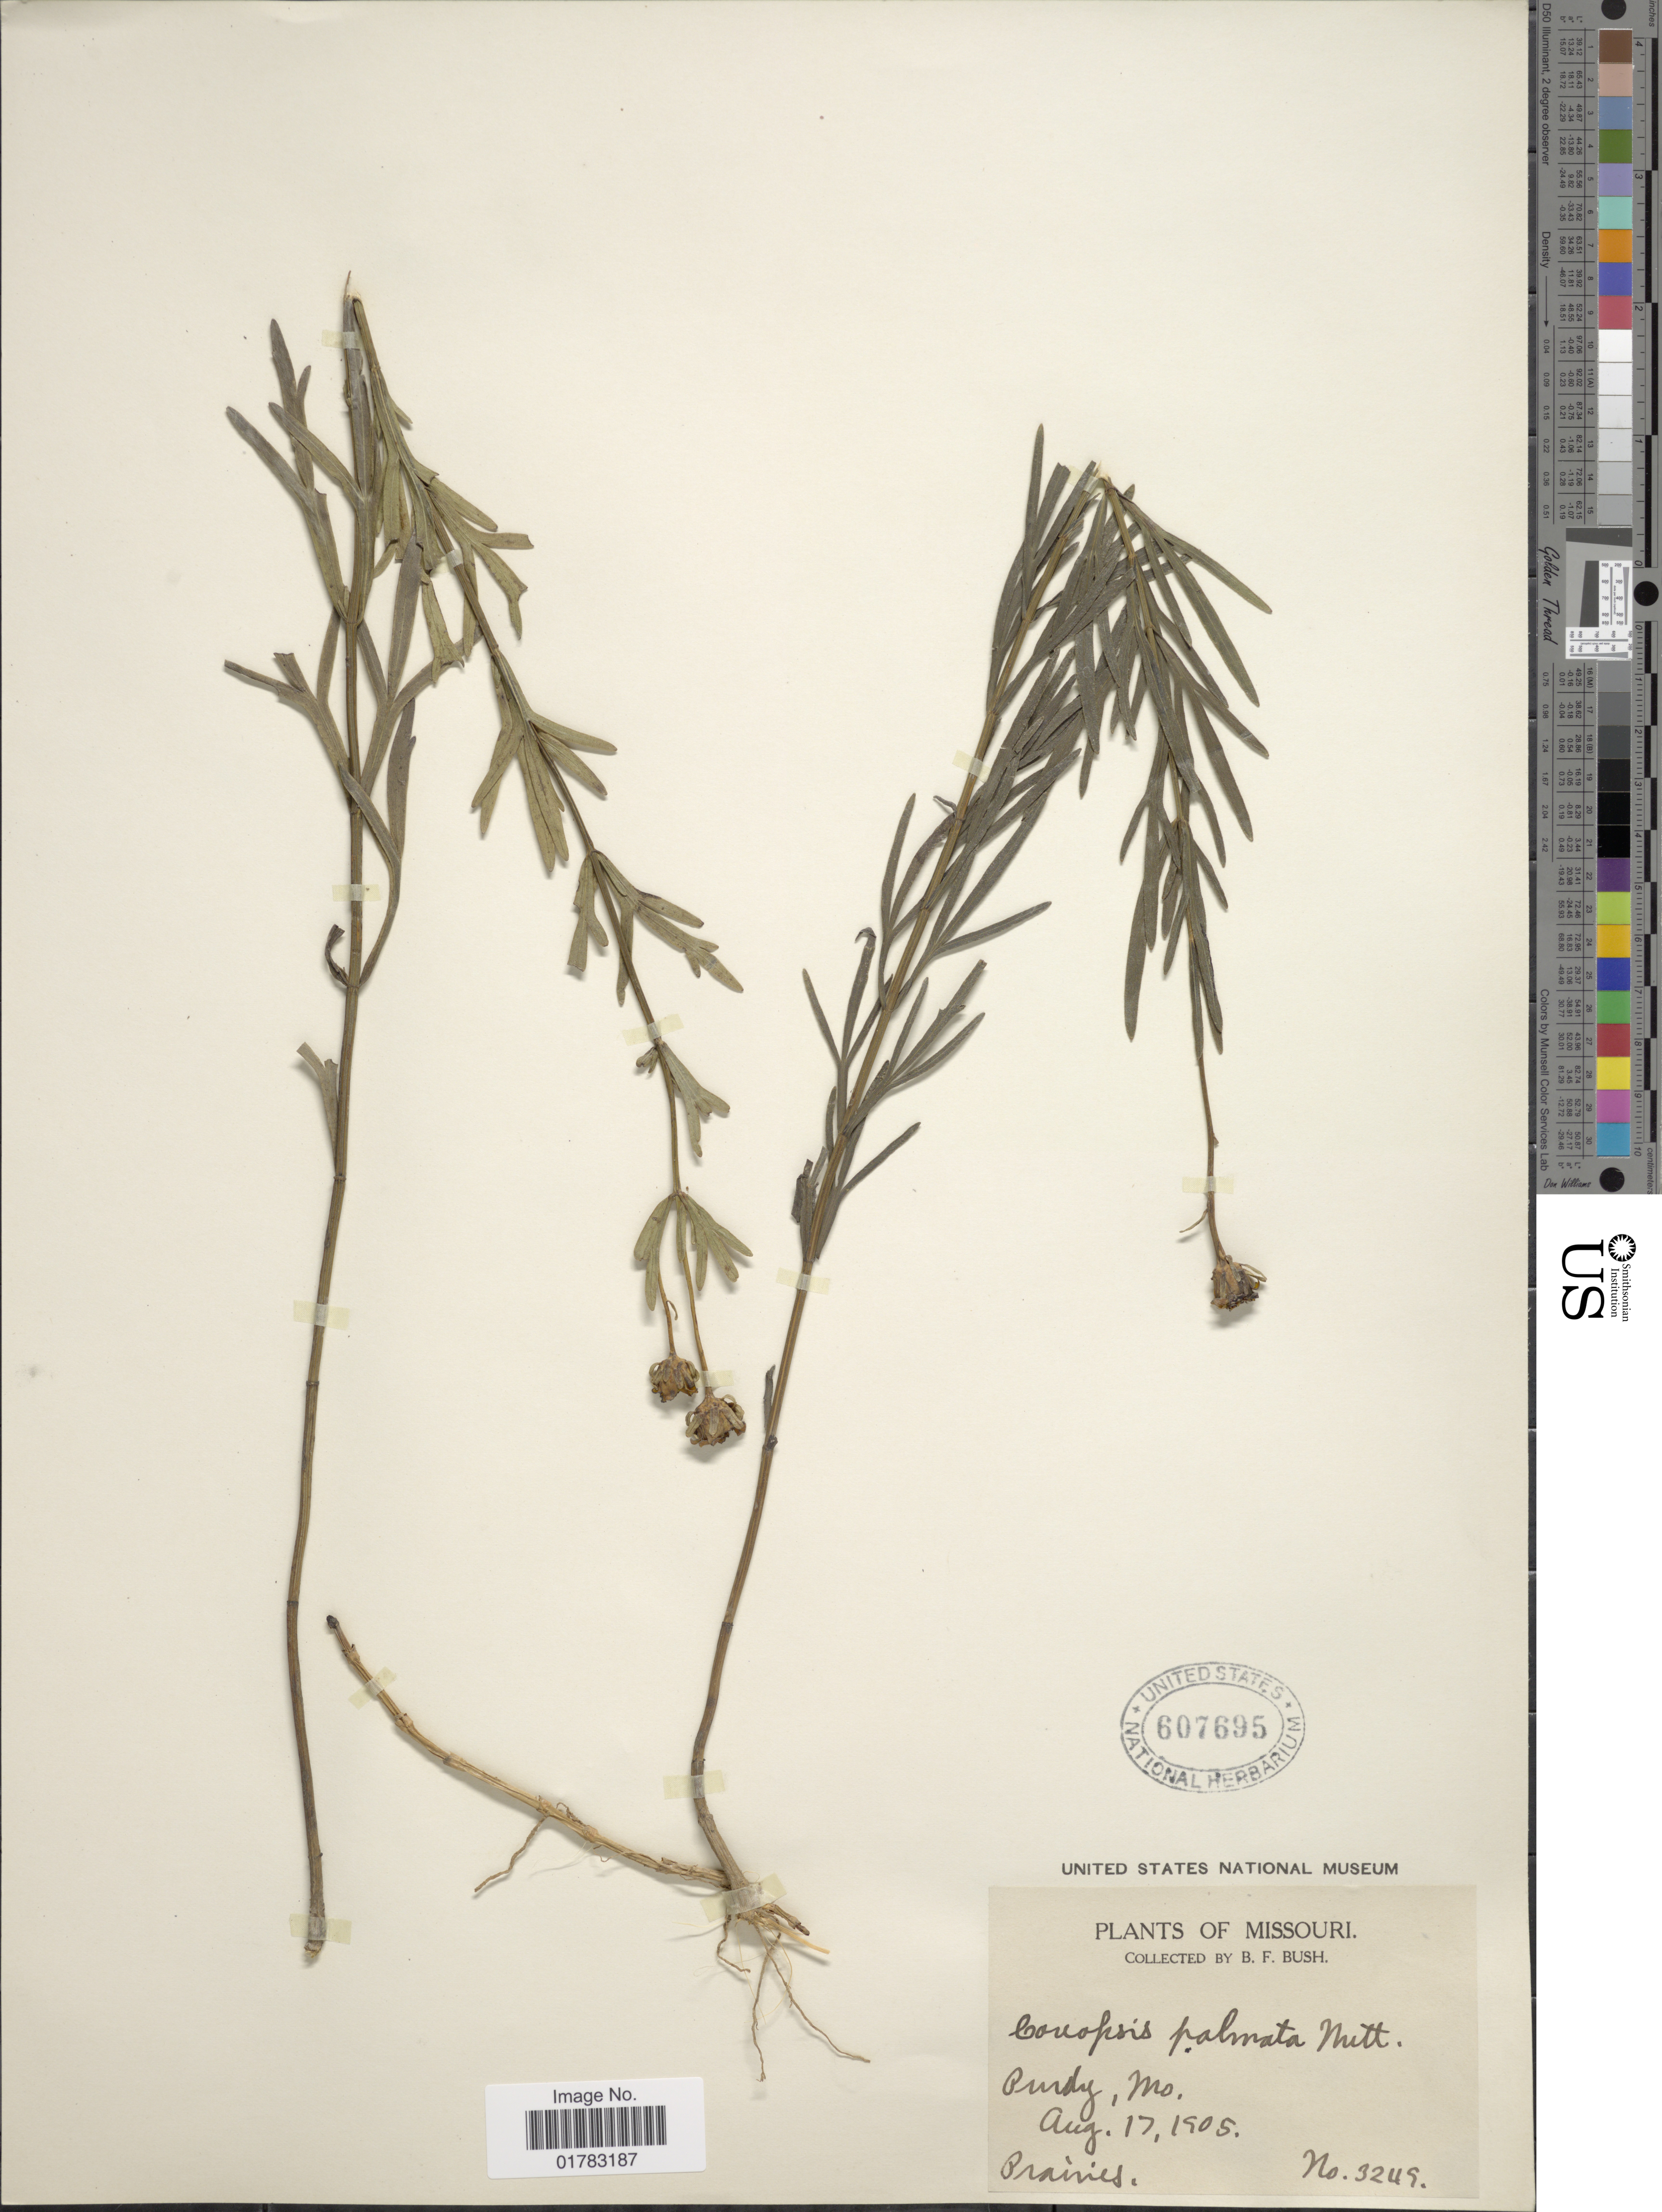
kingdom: Plantae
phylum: Tracheophyta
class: Magnoliopsida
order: Asterales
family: Asteraceae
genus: Coreopsis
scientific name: Coreopsis palmata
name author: Nutt.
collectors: B. F. Bush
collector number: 3249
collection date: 1905-08-17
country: United States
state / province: Missouri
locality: Purdy, prairies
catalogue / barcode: US 607695